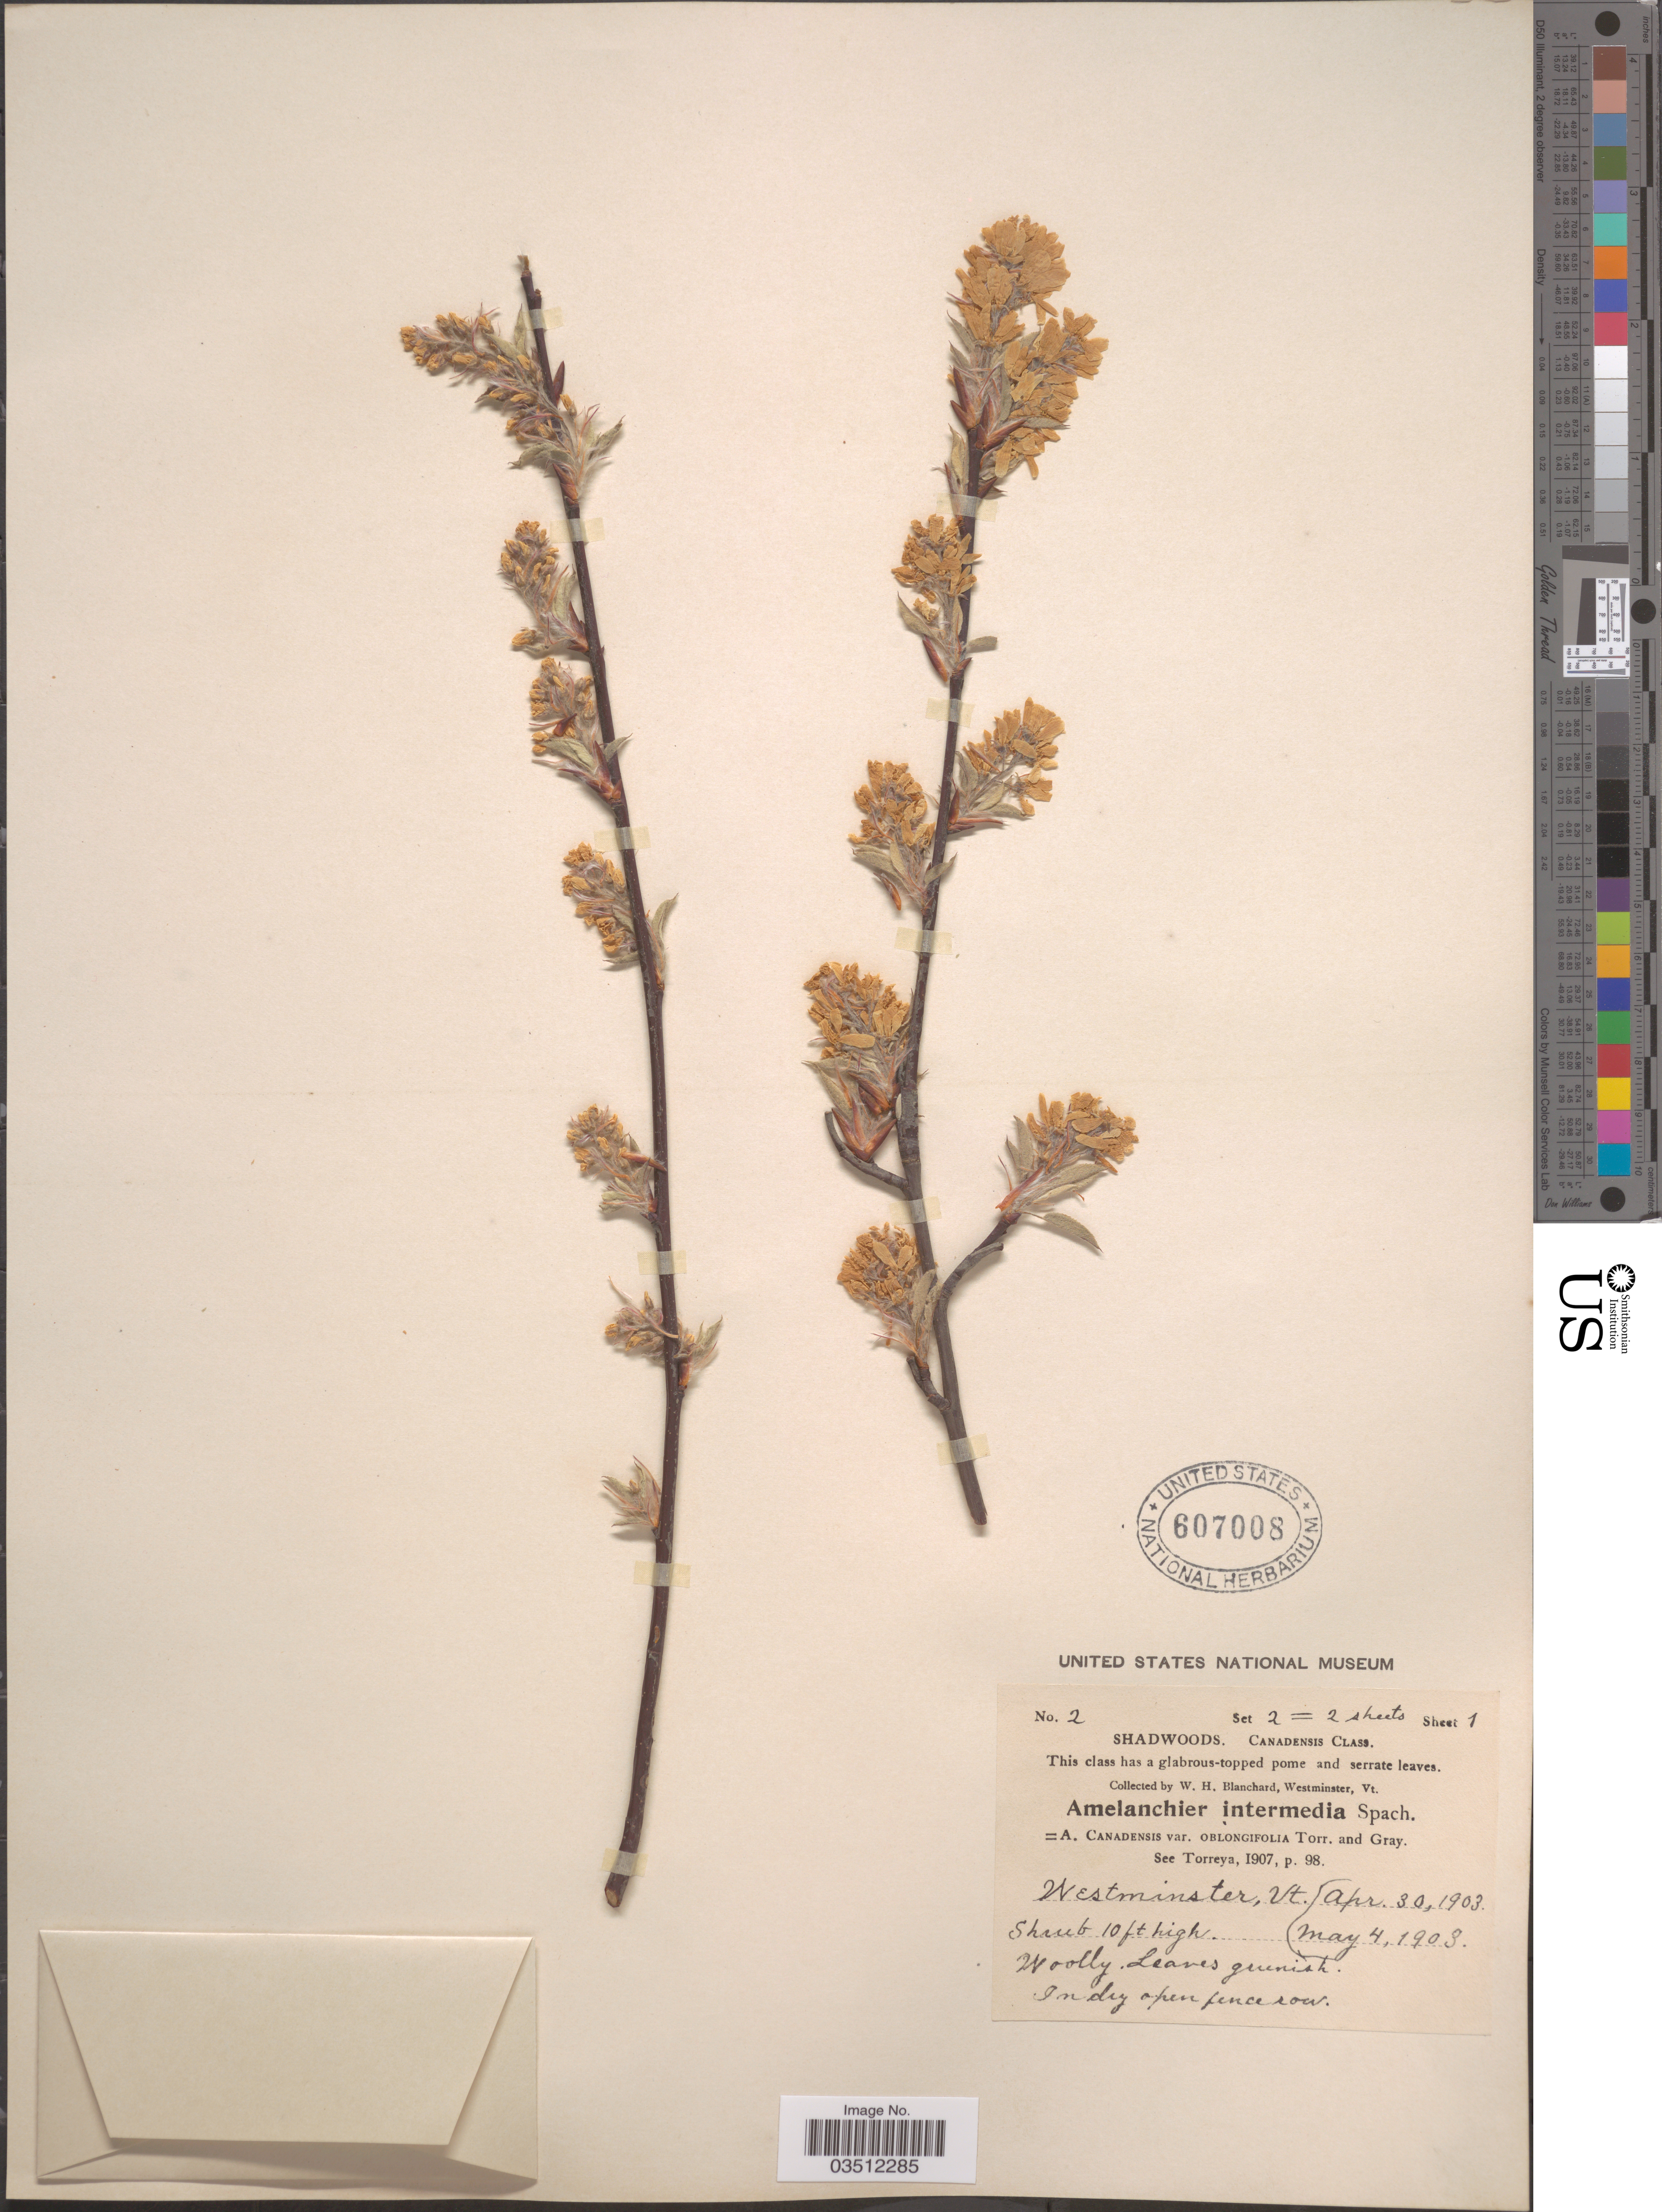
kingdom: Plantae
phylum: Tracheophyta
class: Magnoliopsida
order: Rosales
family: Rosaceae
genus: Amelanchier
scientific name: Amelanchier intermedia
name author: Spach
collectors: W. H. Blanchard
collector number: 2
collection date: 1903-04-30/1903-05-04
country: United States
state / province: Vermont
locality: Westminster.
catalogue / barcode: US 607008